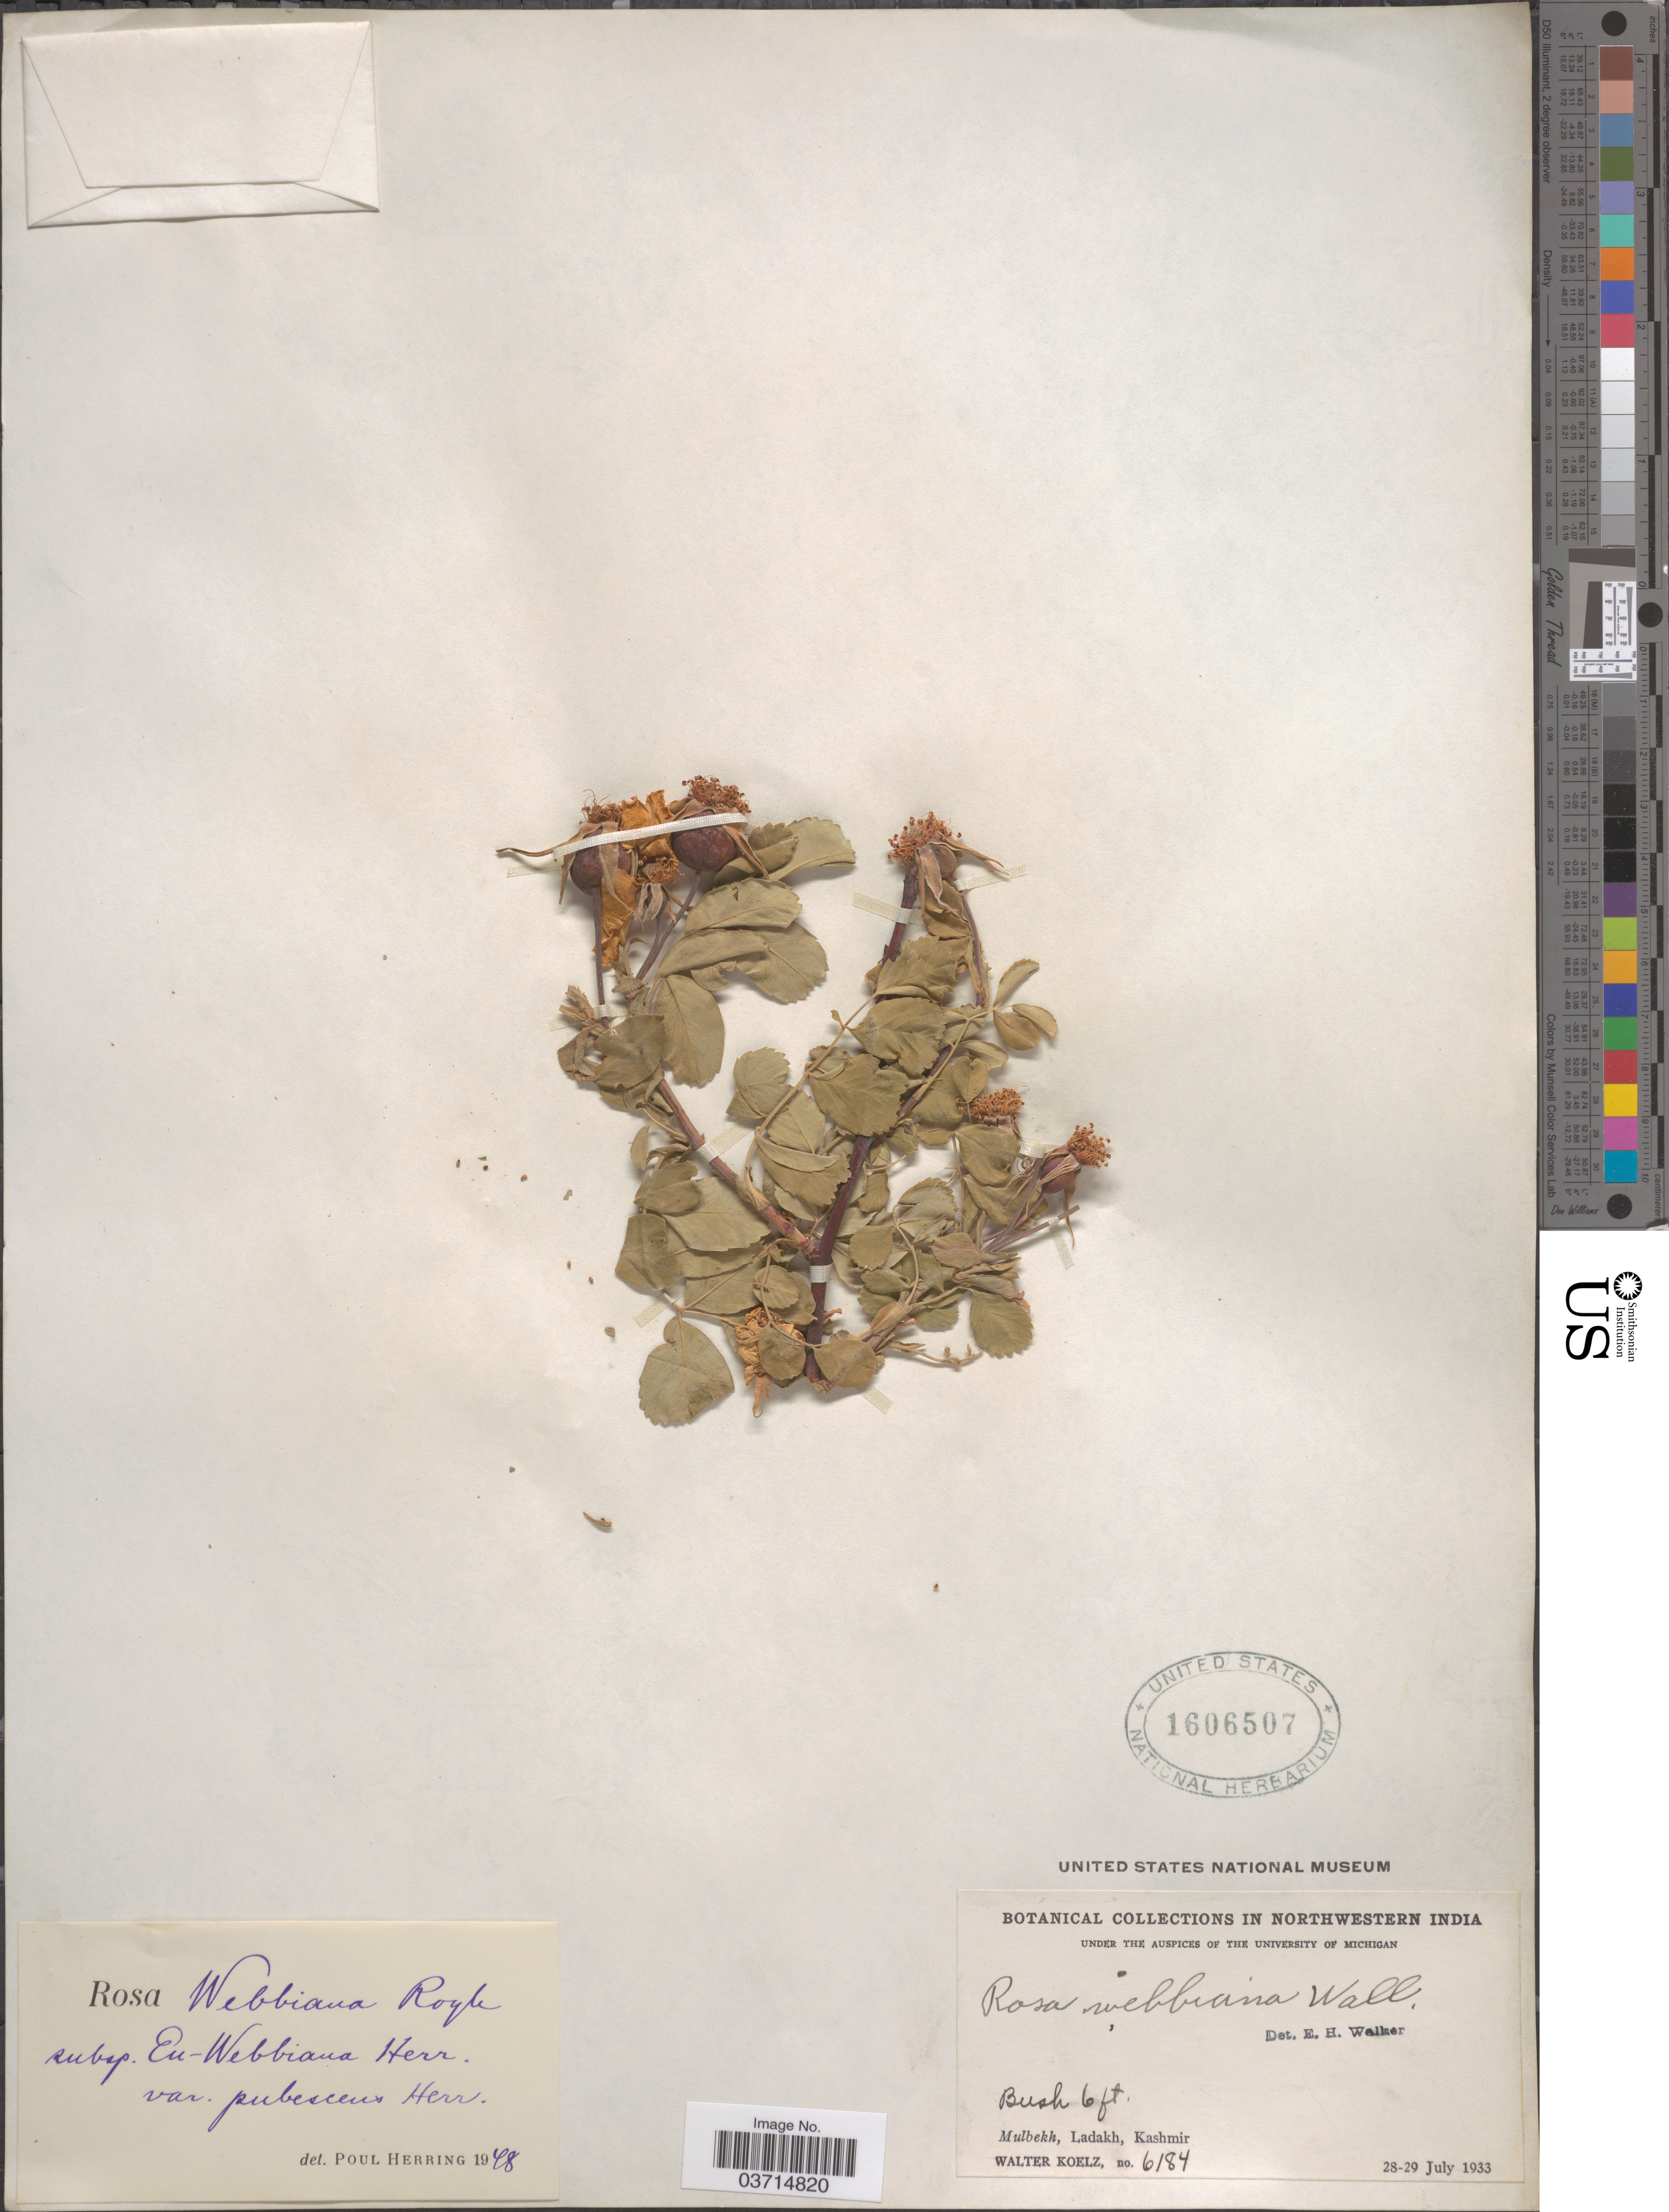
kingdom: Plantae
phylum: Tracheophyta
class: Magnoliopsida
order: Rosales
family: Rosaceae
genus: Rosa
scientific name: Rosa webbiana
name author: Wall. ex Royle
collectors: W. N. Koelz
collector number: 6184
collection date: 1933-07-28/1933-07-29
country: India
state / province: Jammu and Kashmir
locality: Northwestern India. Mulbekh, Ladakh, Kashmir.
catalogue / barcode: US 1606507